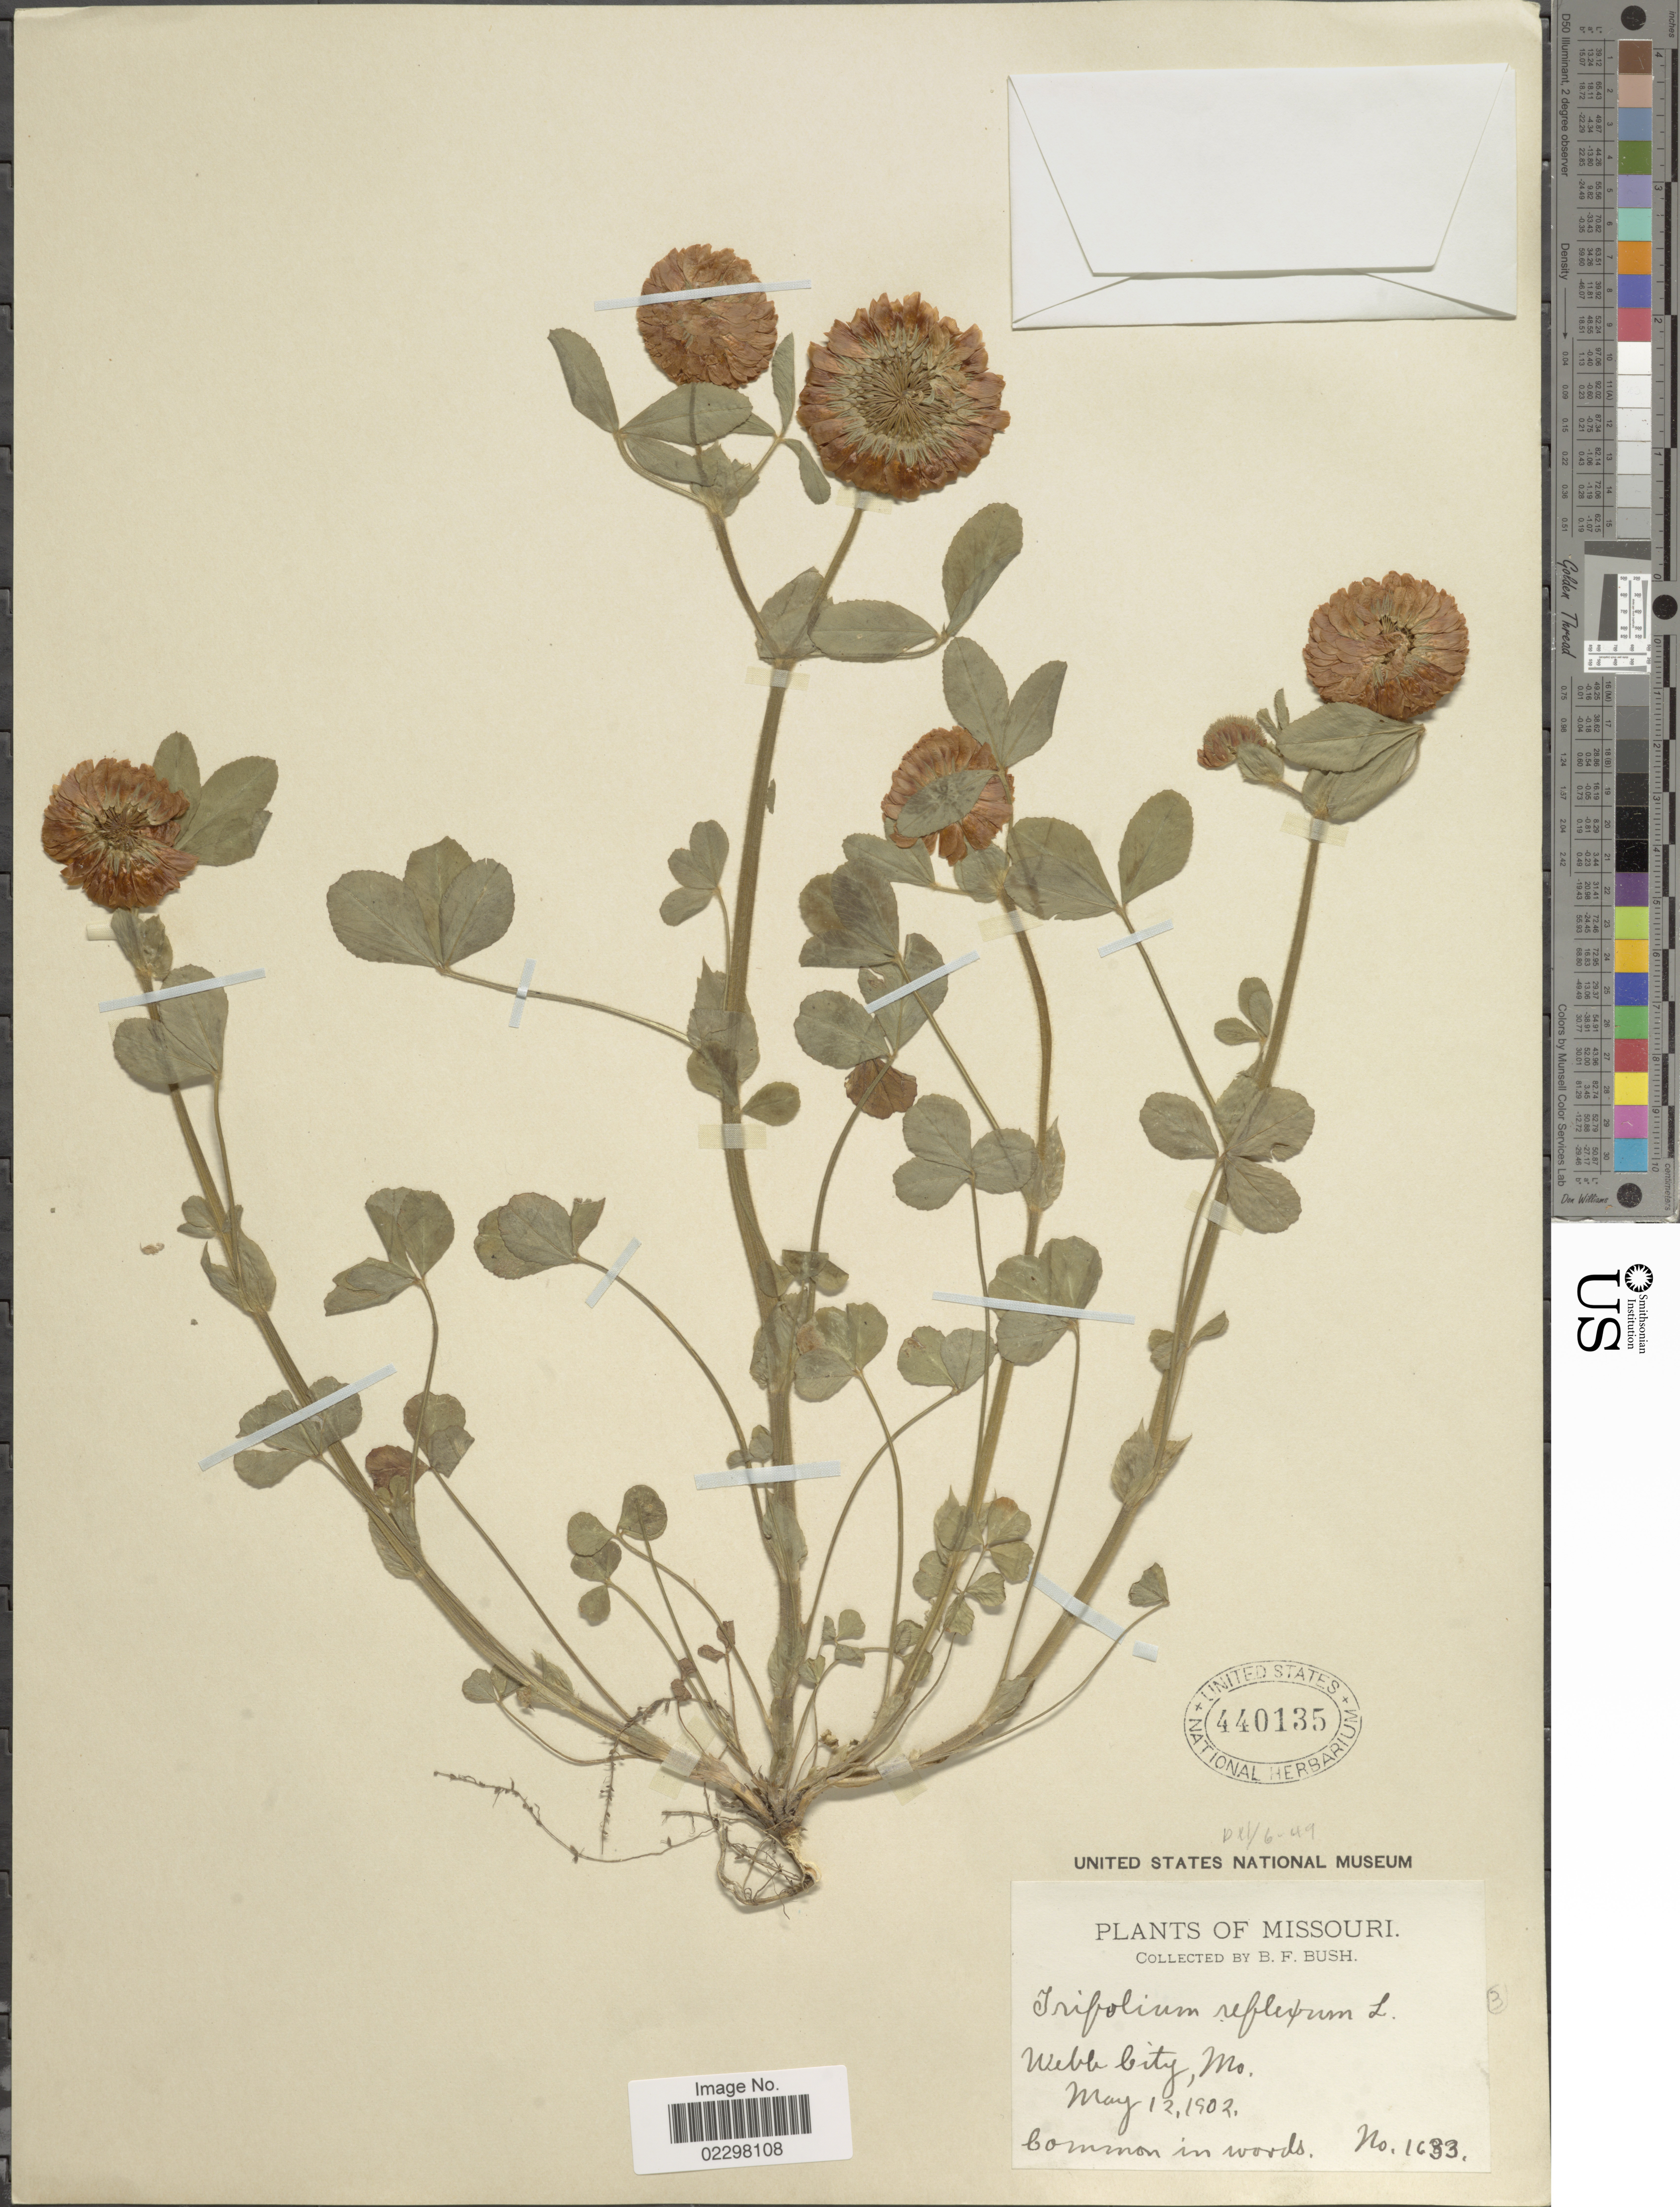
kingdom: Plantae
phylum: Tracheophyta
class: Magnoliopsida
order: Fabales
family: Fabaceae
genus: Trifolium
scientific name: Trifolium reflexum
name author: L.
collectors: B. F. Bush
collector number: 1633*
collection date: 1902-05-12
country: United States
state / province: Missouri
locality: Webb City, Mo.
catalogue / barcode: US 440135